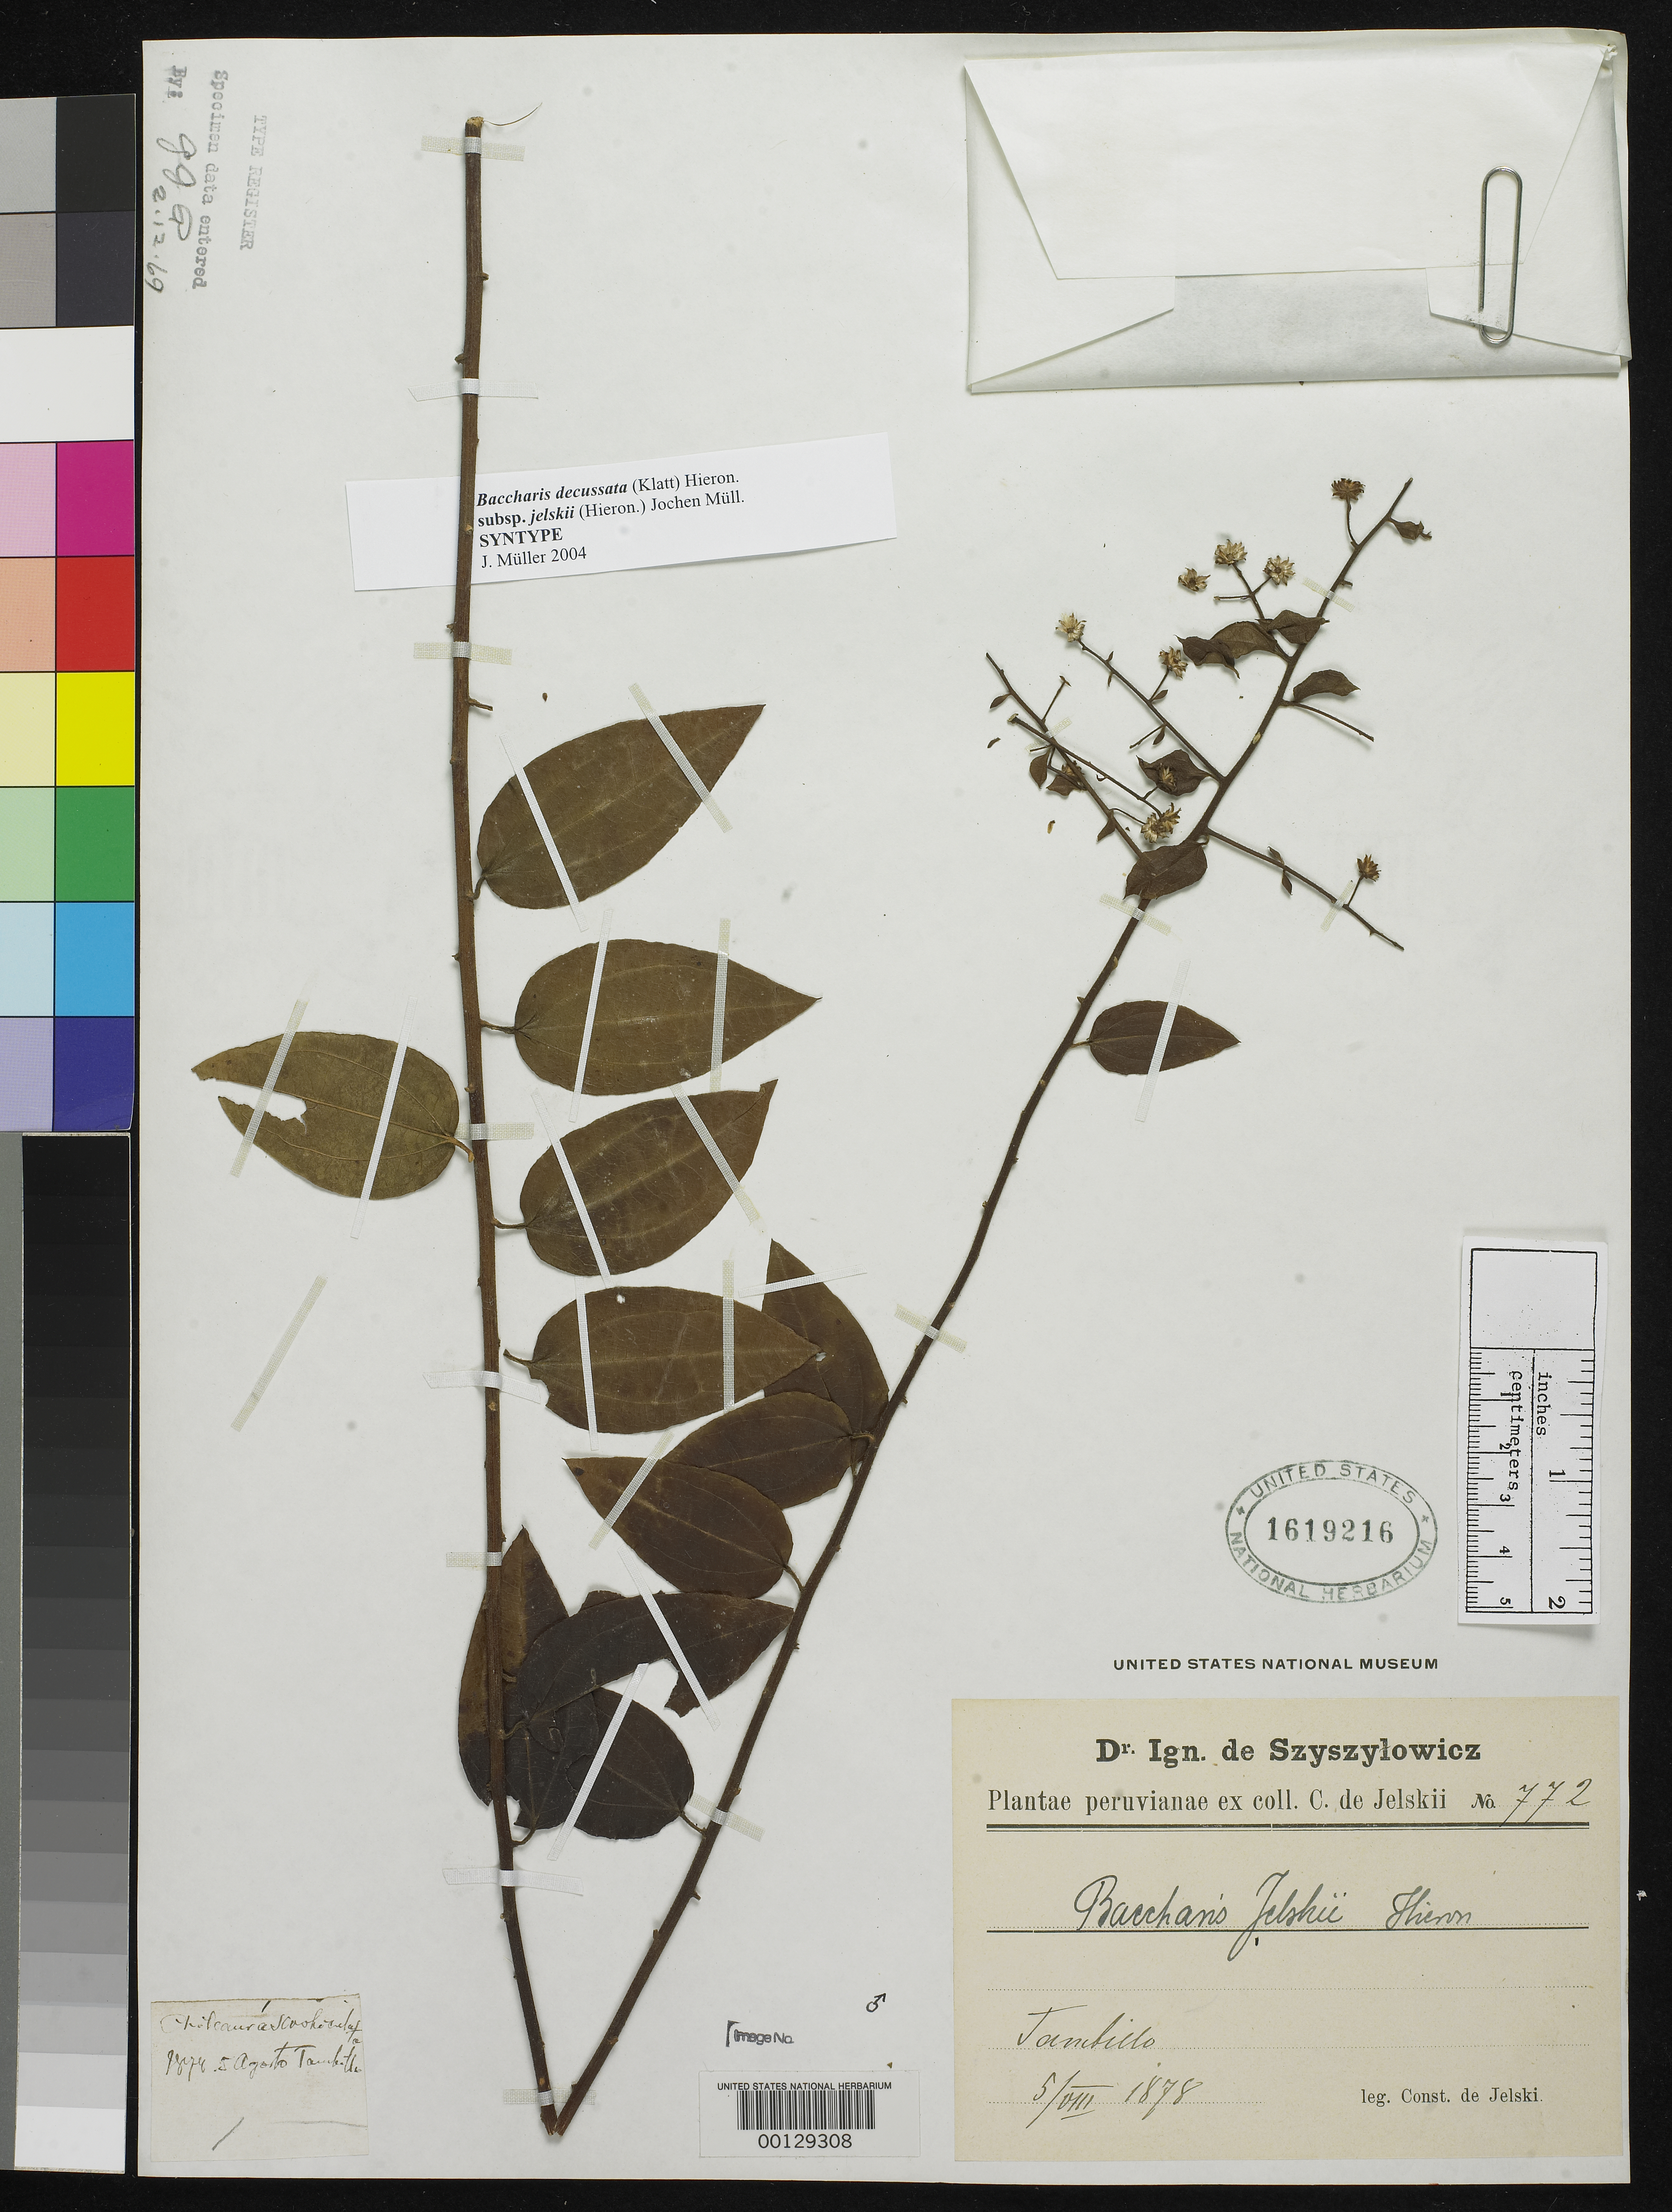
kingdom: Plantae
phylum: Tracheophyta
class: Magnoliopsida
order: Asterales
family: Asteraceae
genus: Baccharis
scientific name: Baccharis jelskii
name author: Hieron. in Engl.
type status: Syntype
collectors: C. von Jelski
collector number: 772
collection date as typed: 05 Aug 1878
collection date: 1878-08-05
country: Peru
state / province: San Martín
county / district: Mariscal Cáceres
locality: Rio Huallaga, margen Derecha del; Balsa Probana; dtto. Tocache Nuevo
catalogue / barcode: US 1619216